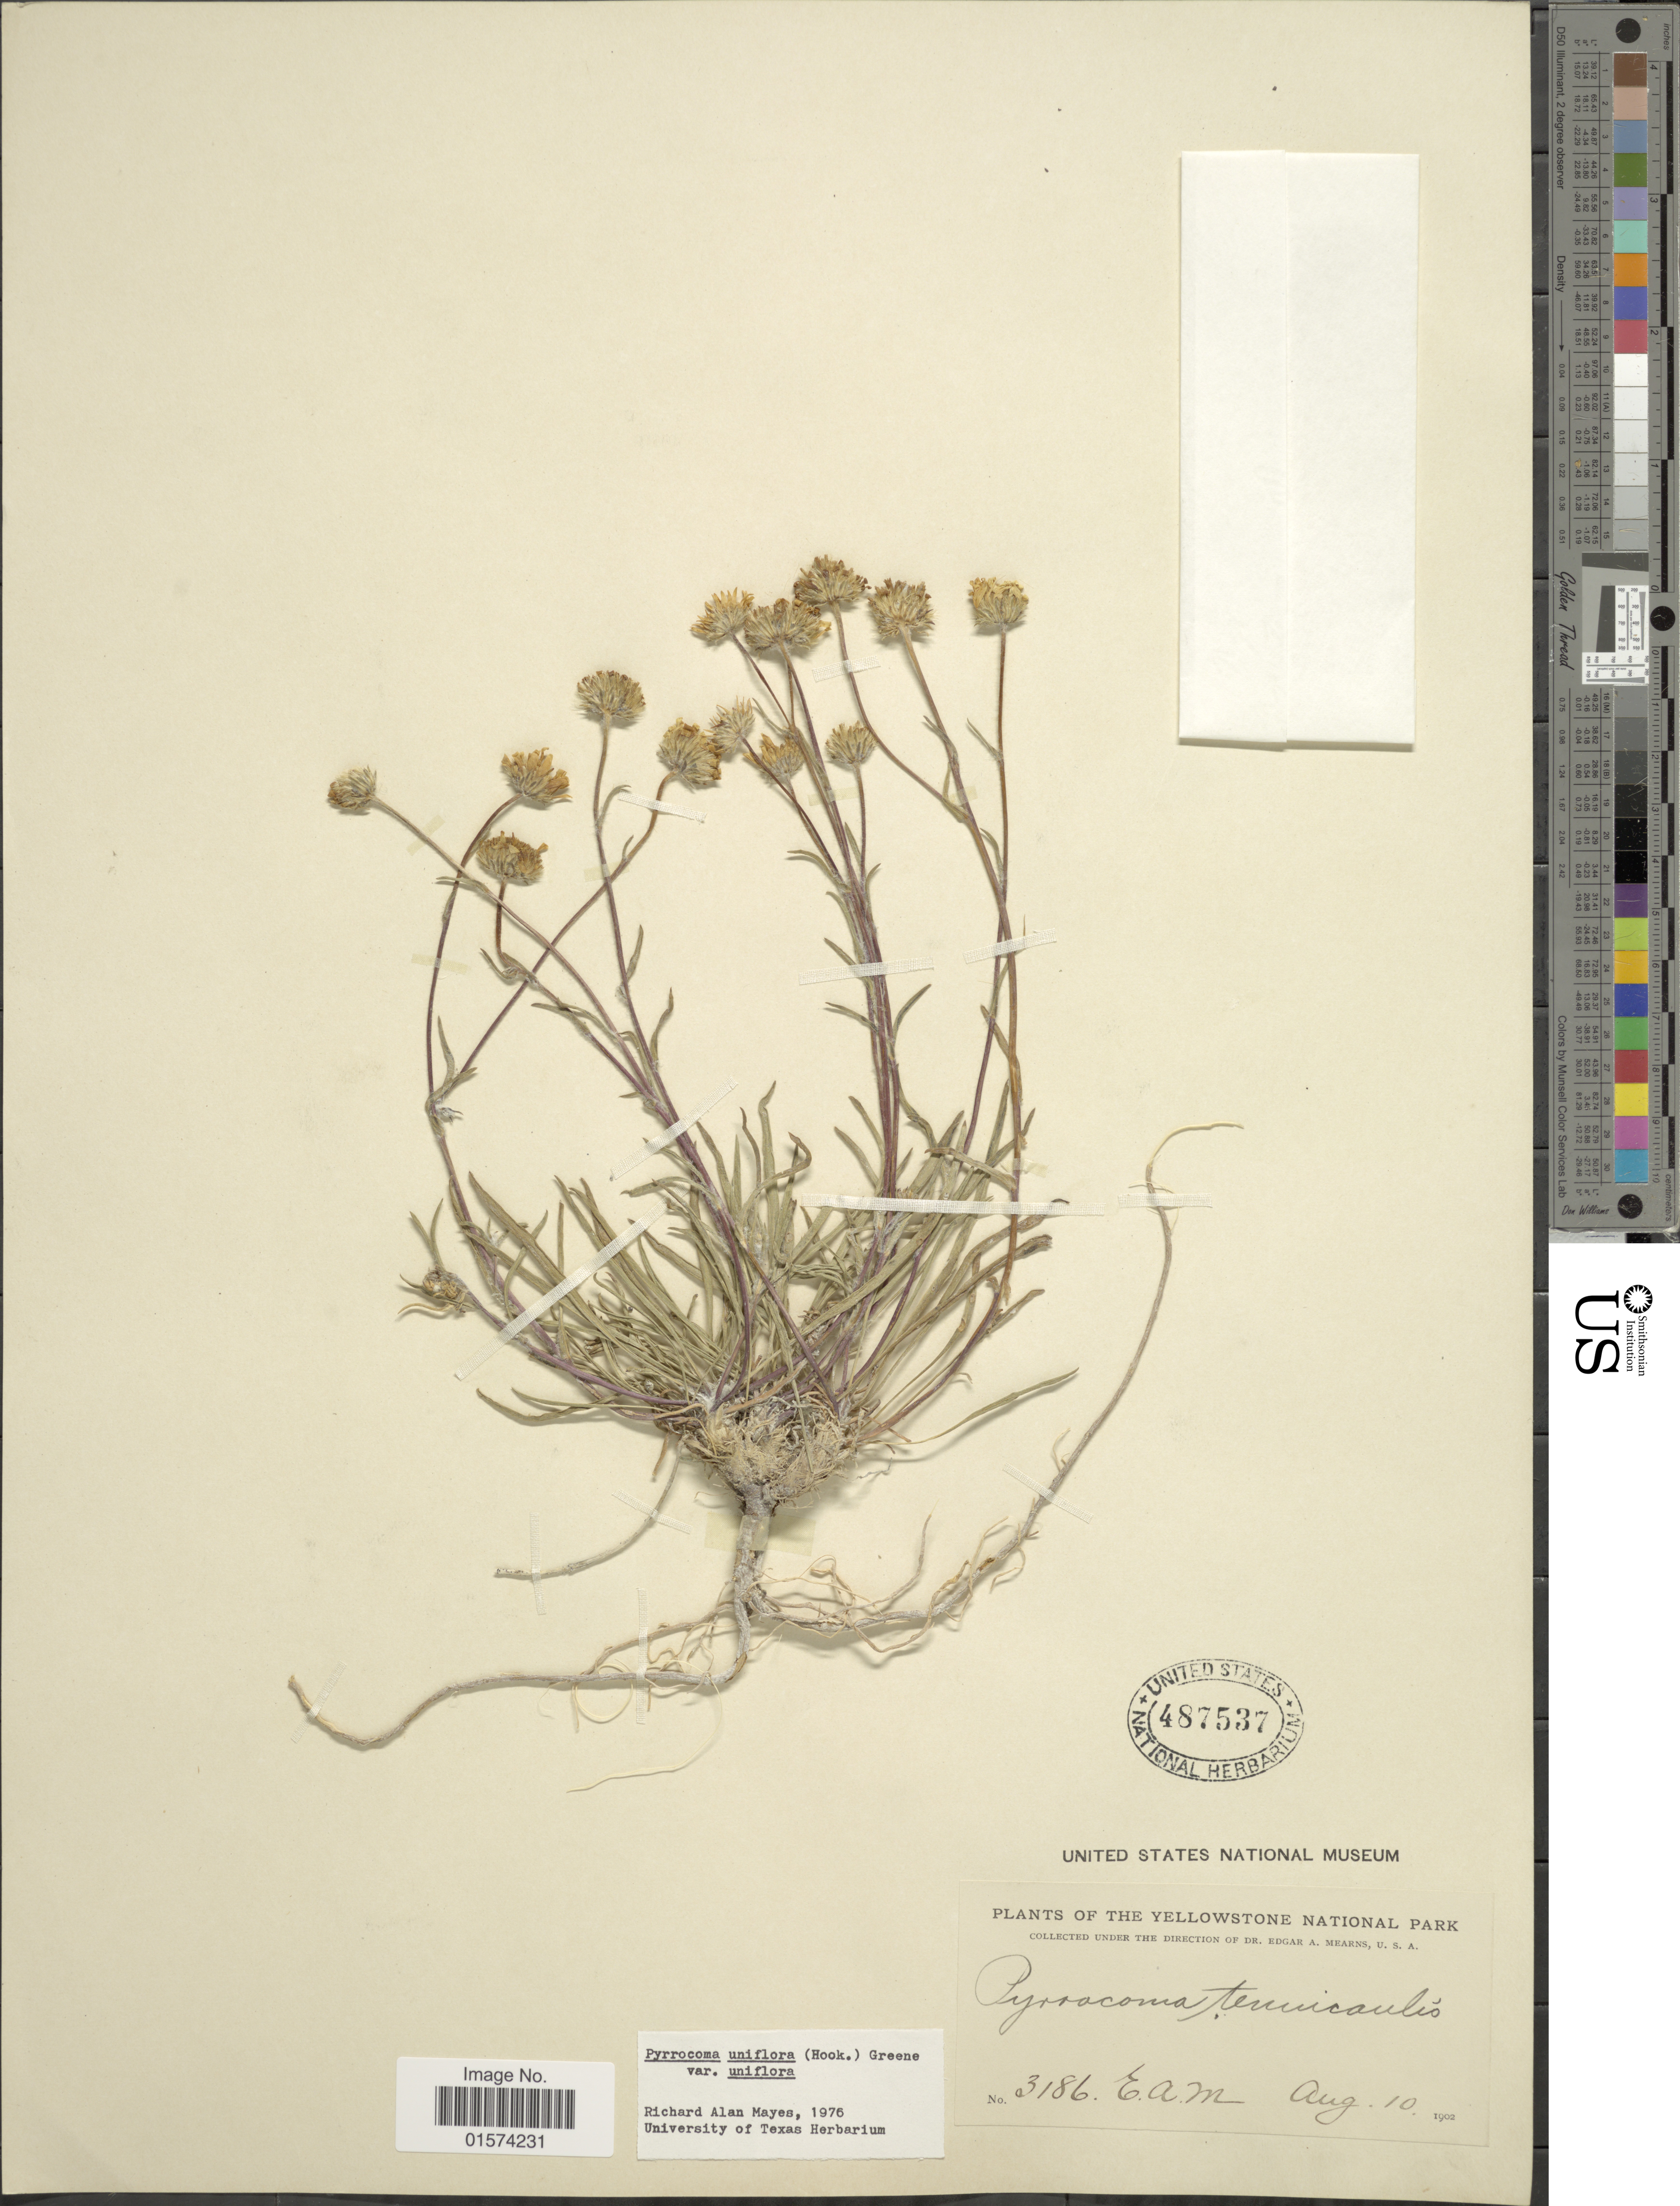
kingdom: Plantae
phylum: Tracheophyta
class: Magnoliopsida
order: Asterales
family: Asteraceae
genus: Pyrrocoma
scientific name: Pyrrocoma uniflora var. uniflora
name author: (Hook.) Greene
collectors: E. A. Mearns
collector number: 3186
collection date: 1902-08-10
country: United States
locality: Yellowstone National Park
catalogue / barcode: US 487537